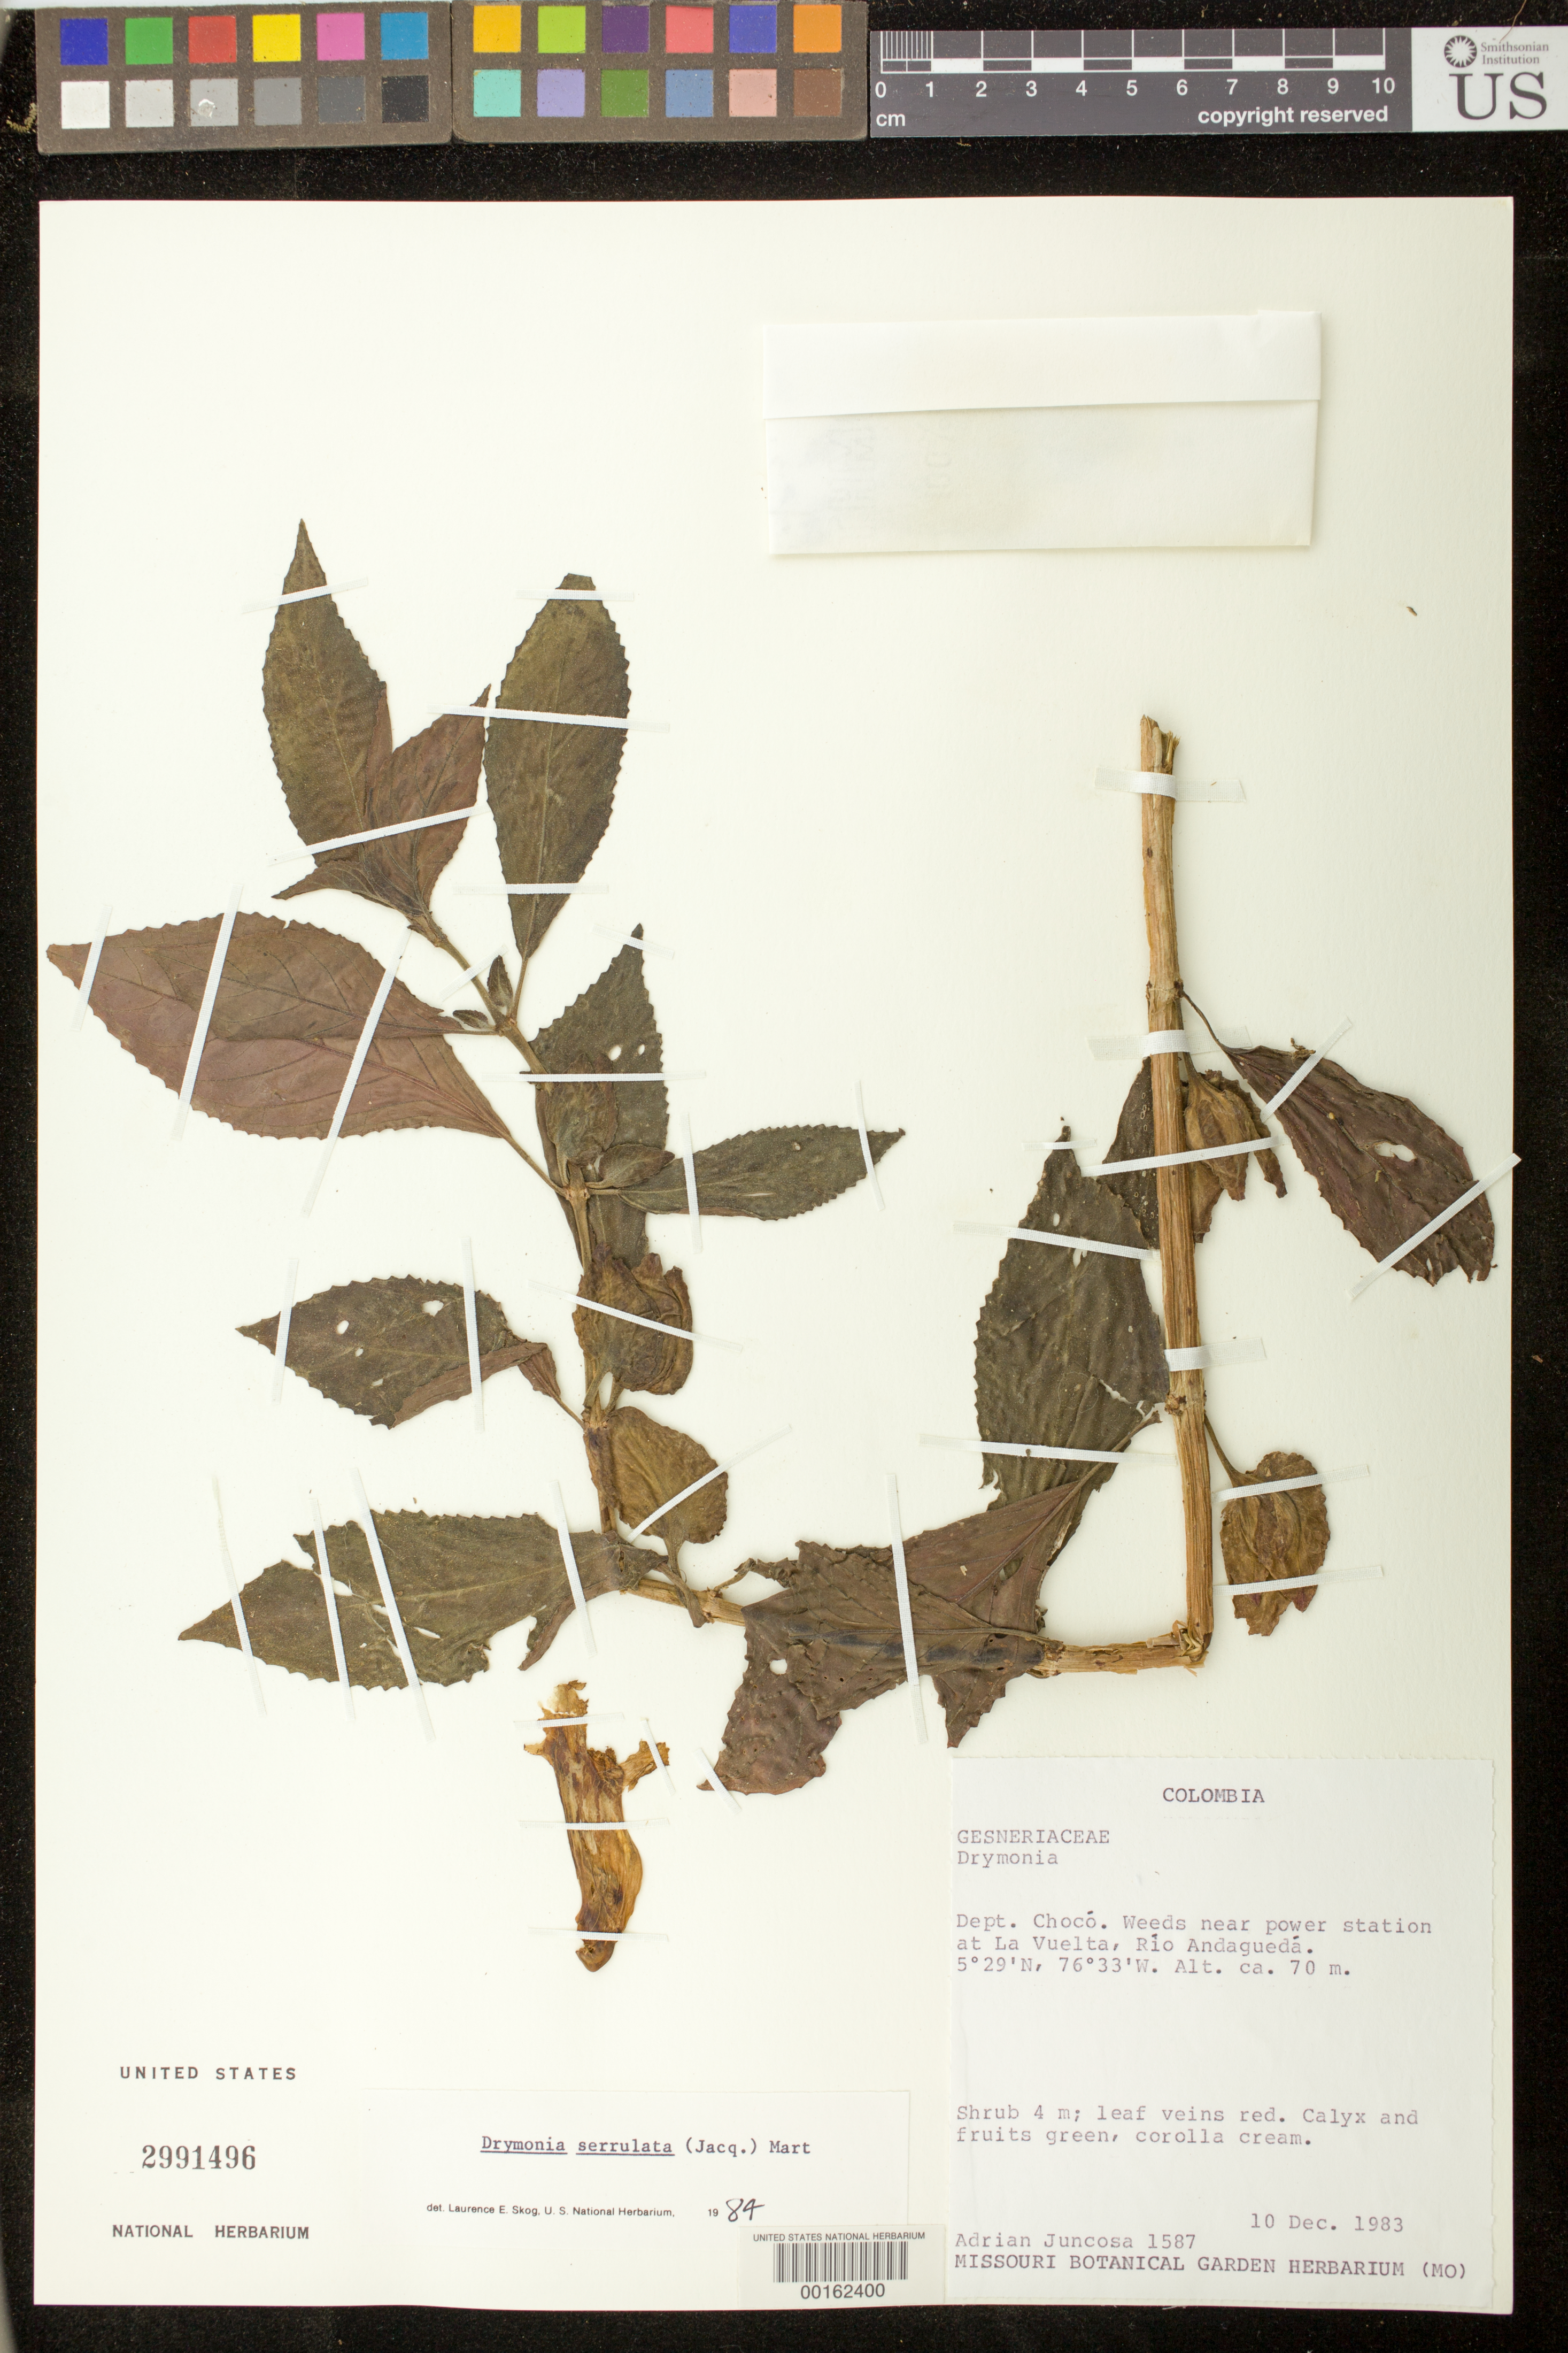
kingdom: Plantae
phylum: Tracheophyta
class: Magnoliopsida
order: Lamiales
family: Gesneriaceae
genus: Drymonia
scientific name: Drymonia serrulata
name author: (Jacq.) Mart.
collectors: A. Juncosa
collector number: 1587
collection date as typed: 10 Dec 1983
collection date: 1983-12-10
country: Colombia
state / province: Chocó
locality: Near power station at La Vuelta, Rio Andagueda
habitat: Weeds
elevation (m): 70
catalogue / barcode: US 2991496